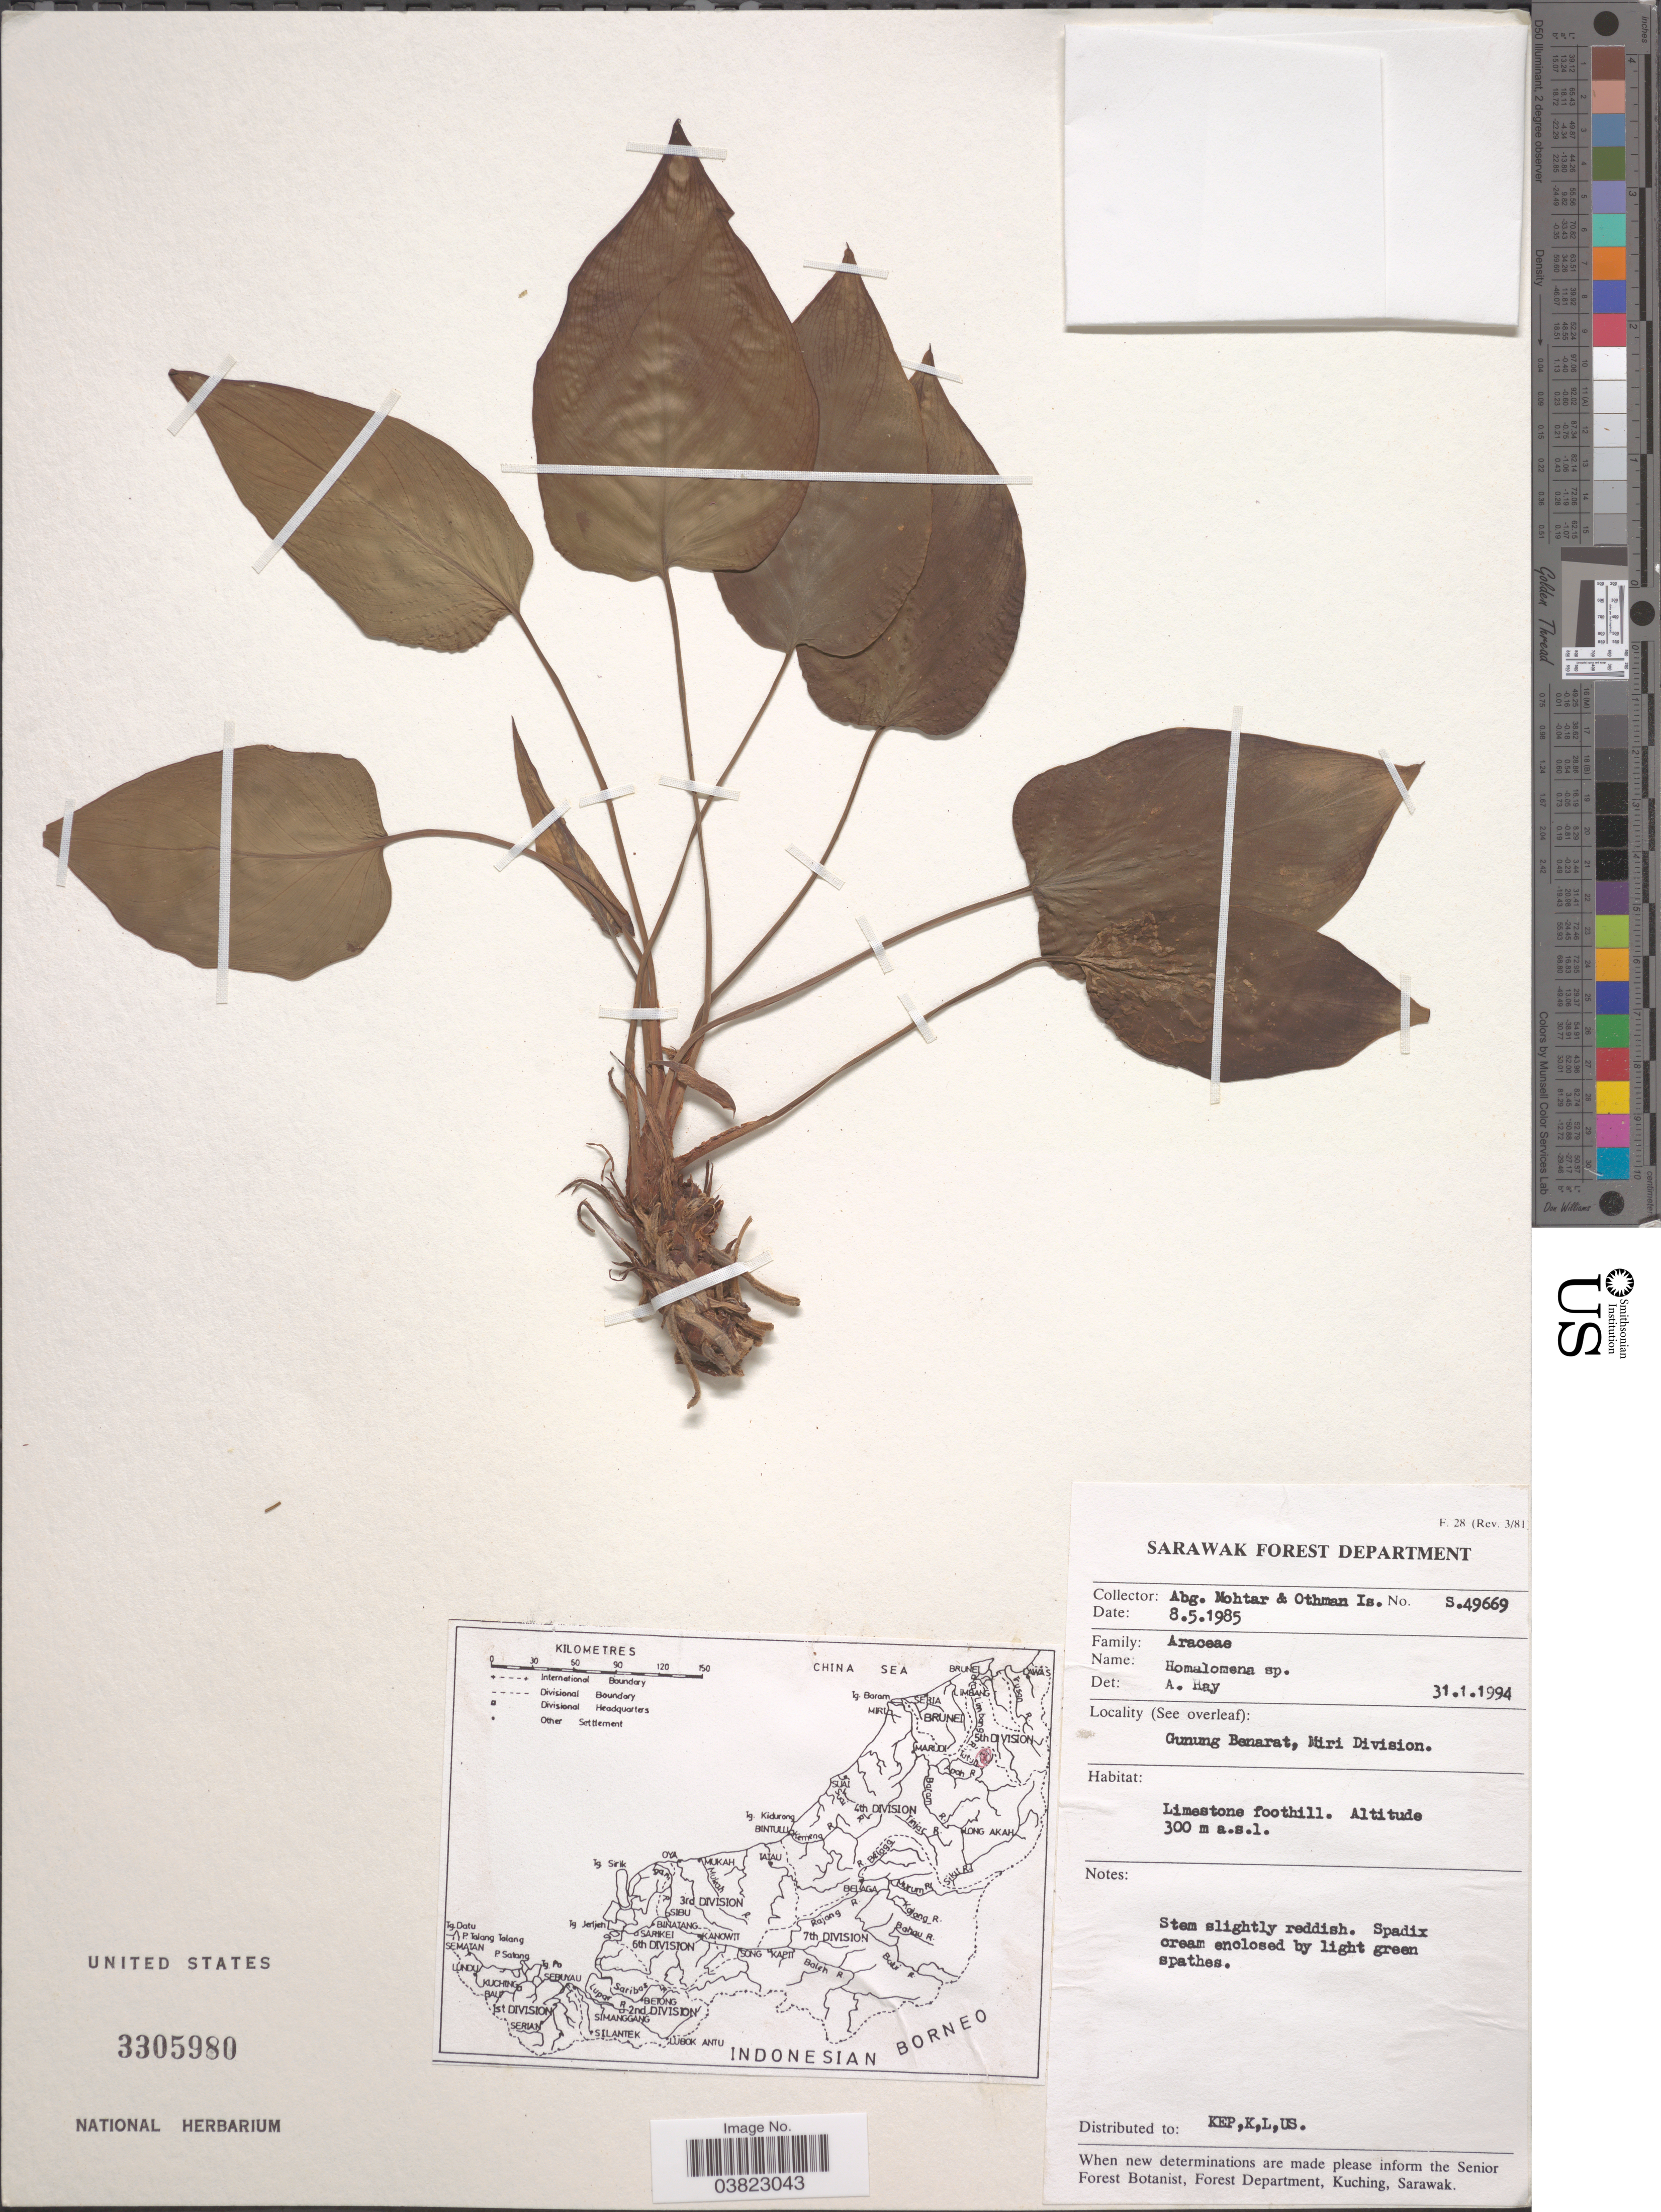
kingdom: Plantae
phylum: Tracheophyta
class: Liliopsida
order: Alismatales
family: Araceae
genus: Homalomena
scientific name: Homalomena sp.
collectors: A. Mohtar & I. Othman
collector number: S.49669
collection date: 1985-05-08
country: Malaysia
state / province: Sarawak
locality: Gunung Benarat, Miri Division.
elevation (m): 300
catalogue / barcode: US 3305980